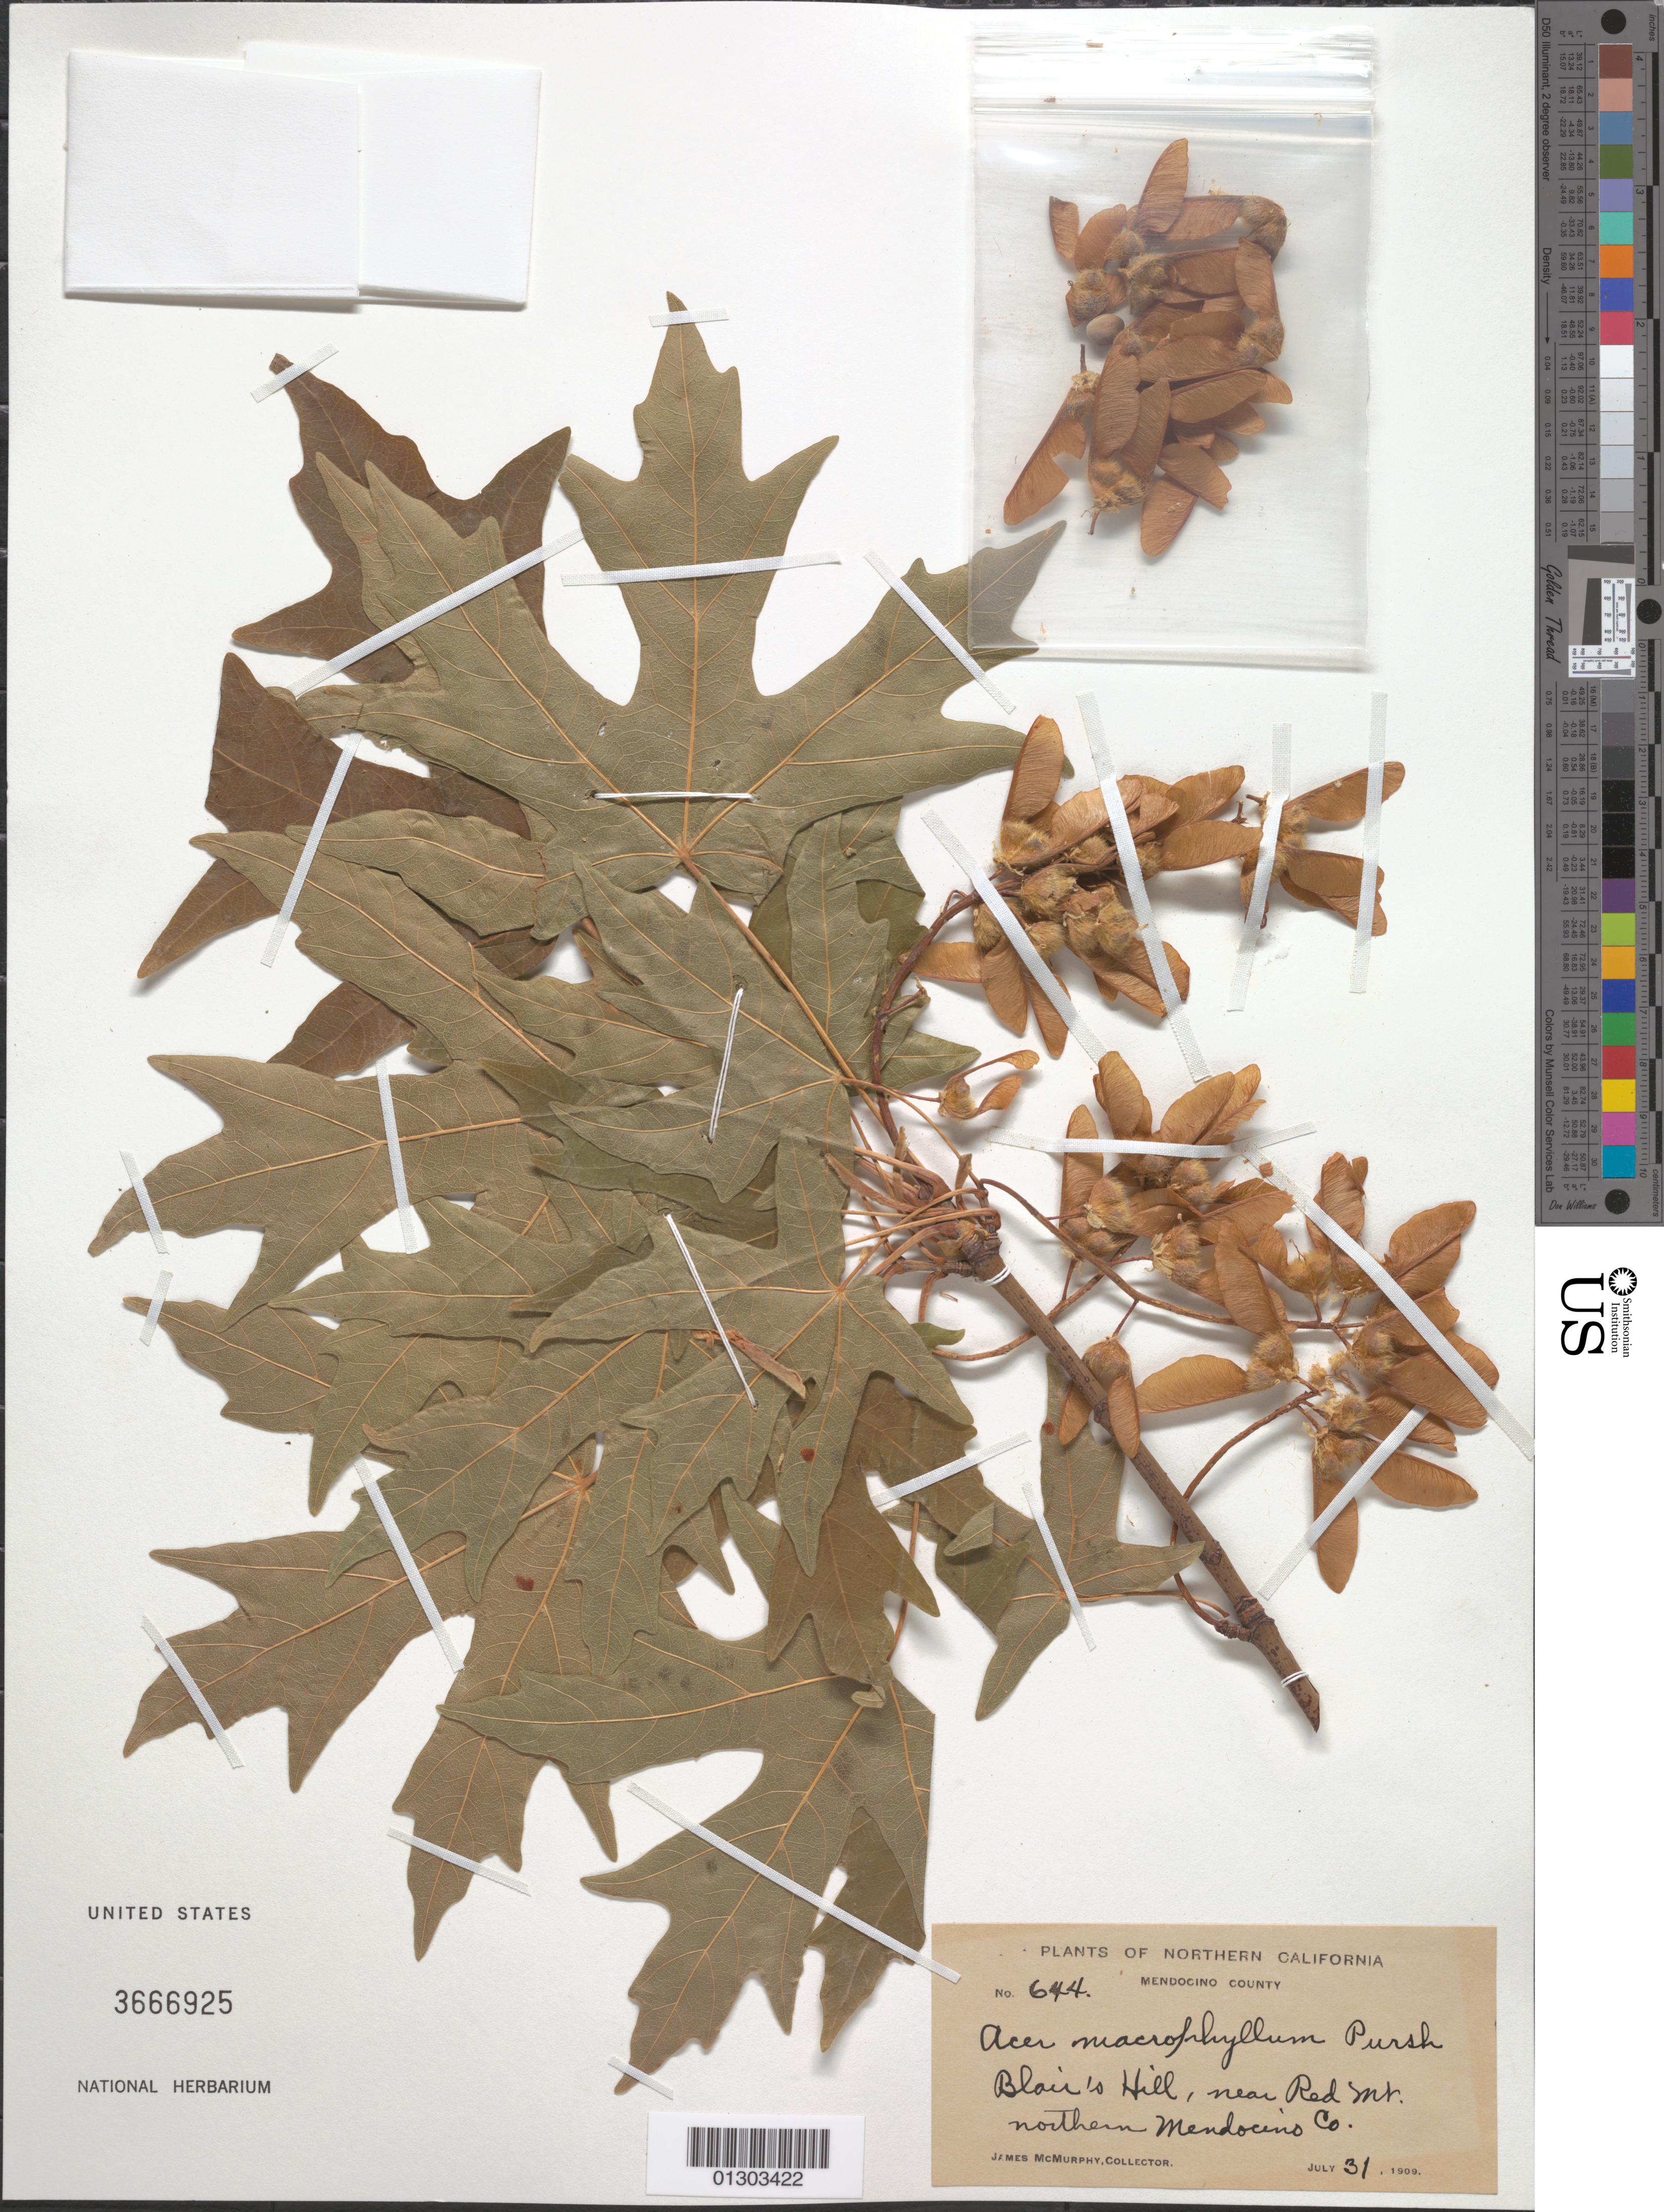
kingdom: Plantae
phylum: Tracheophyta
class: Magnoliopsida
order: Sapindales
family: Sapindaceae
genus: Acer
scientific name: Acer macrophyllum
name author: Pursh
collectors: J. McMurphy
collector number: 644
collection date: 1909-07-31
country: United States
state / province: California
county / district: Mendocino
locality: Mendocino County, Blair's Hill, near Red Mt.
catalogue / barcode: US 3666925